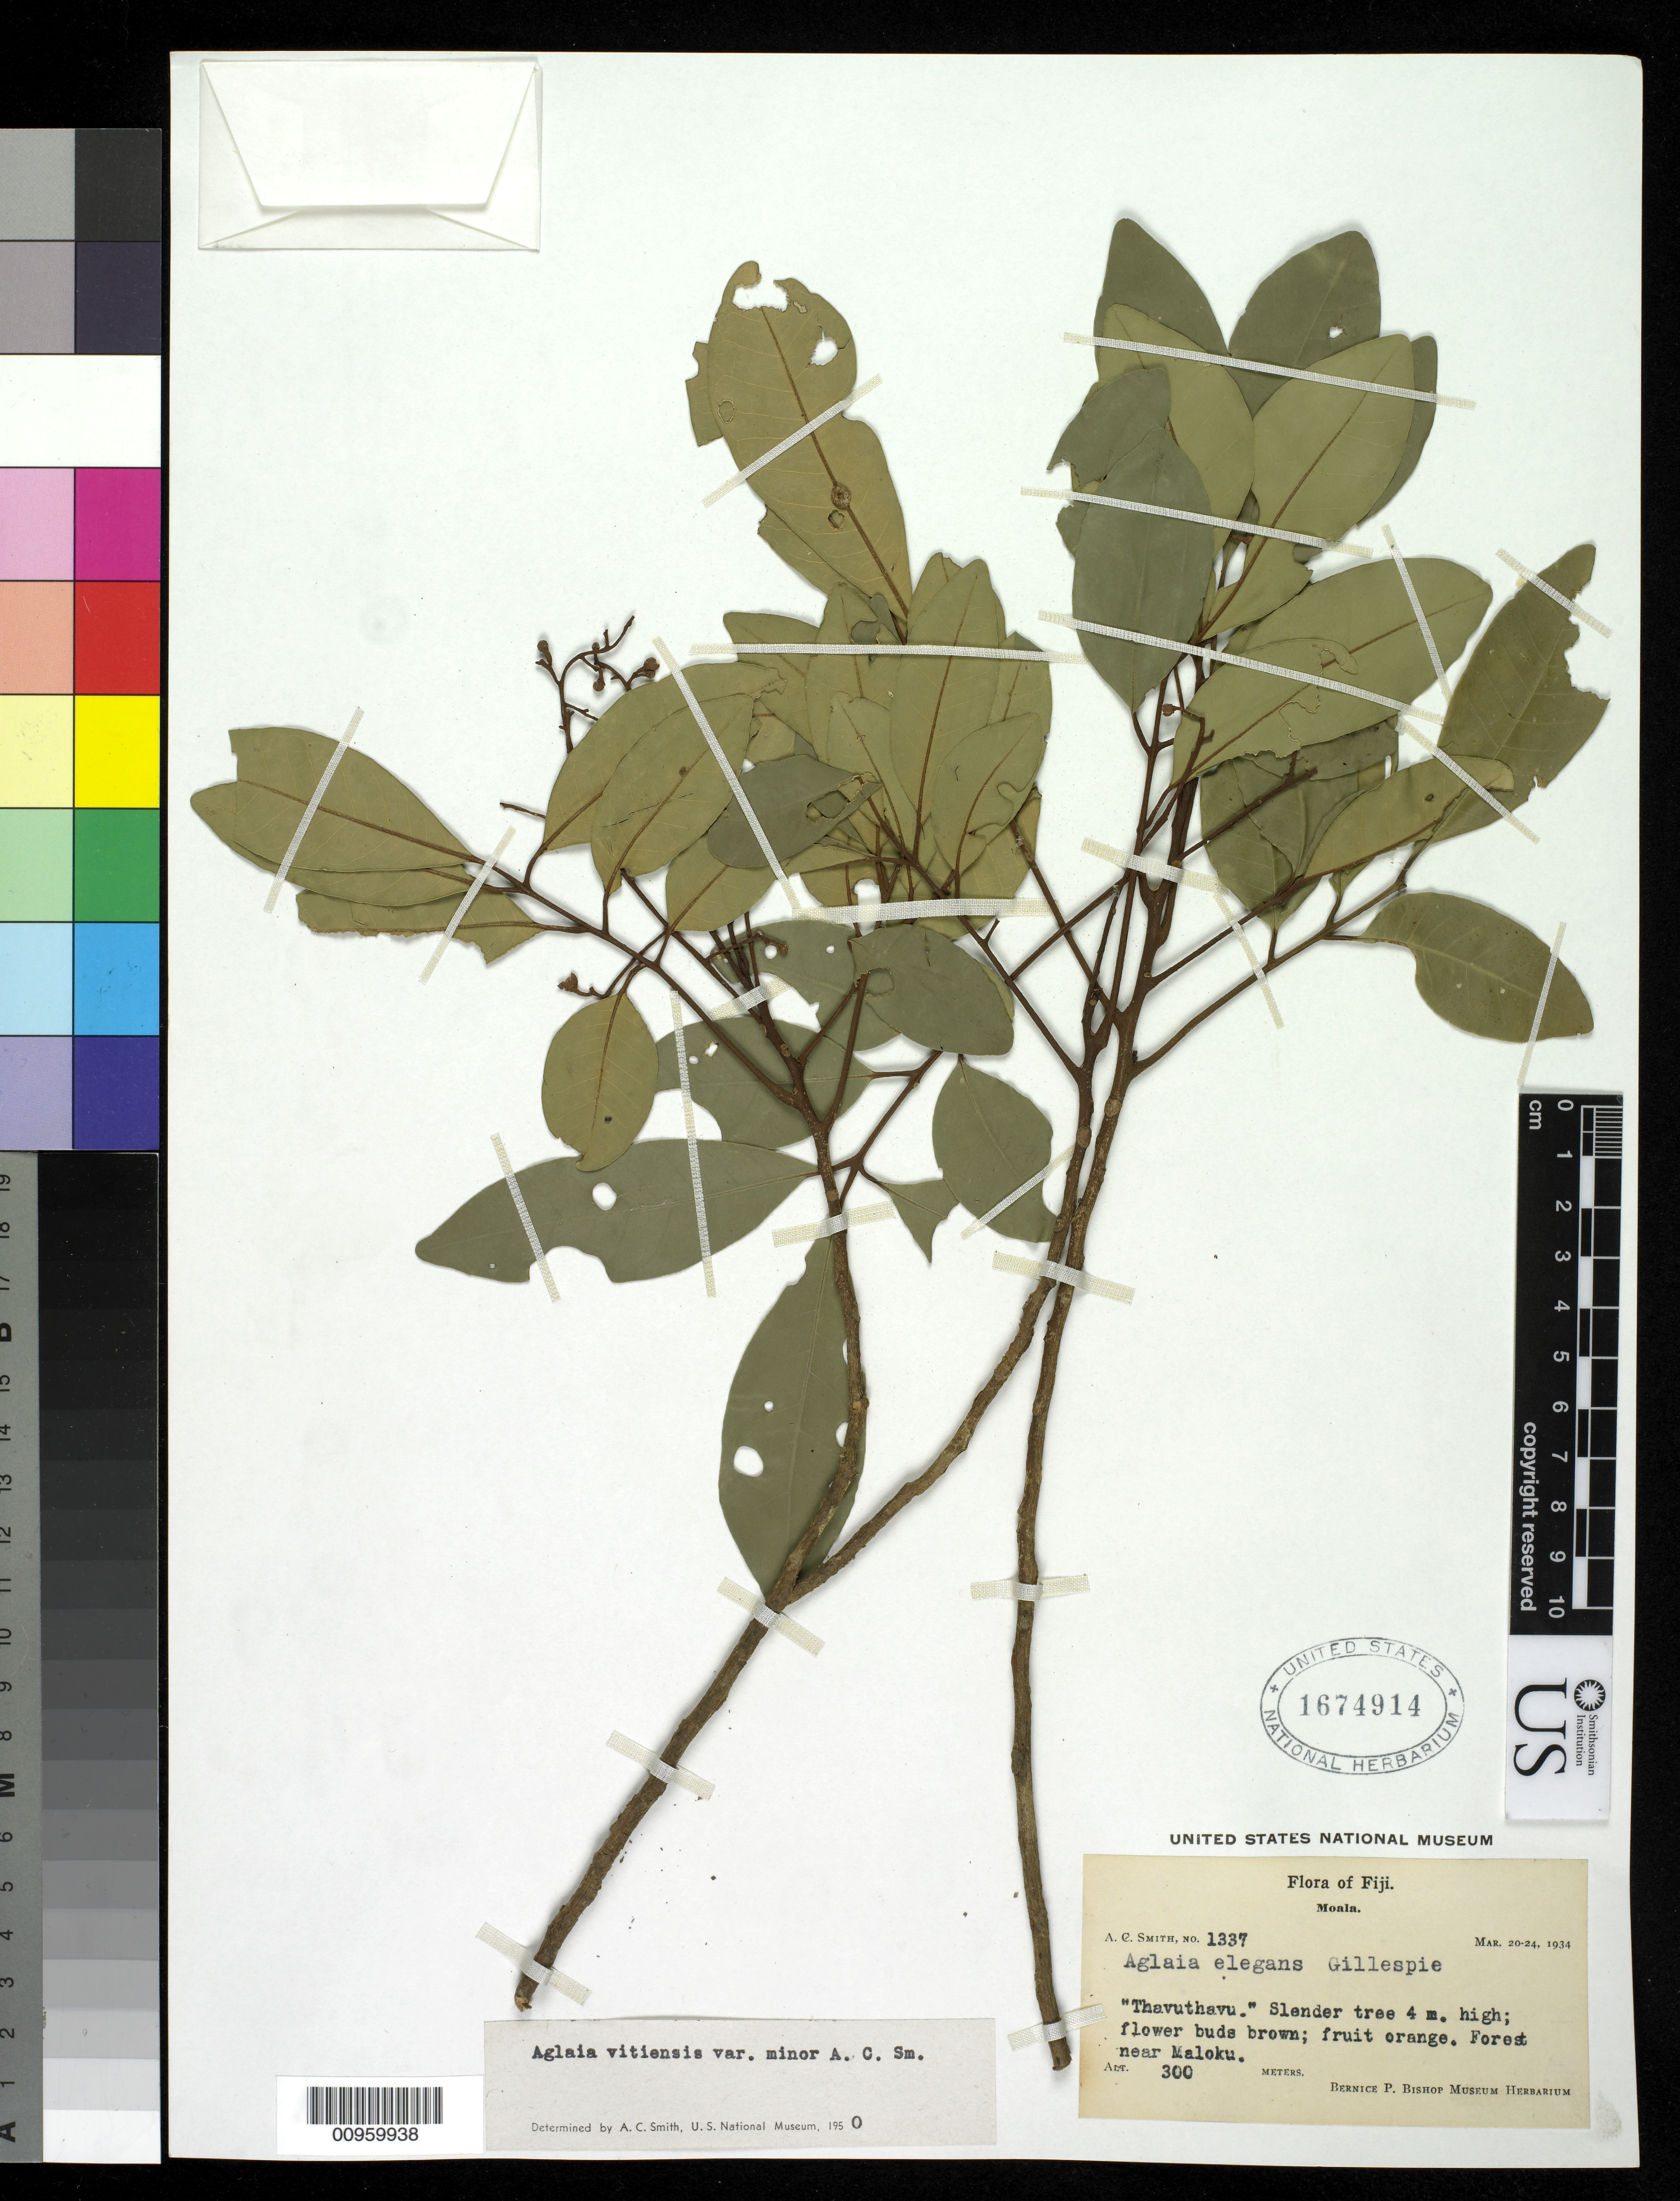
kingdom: Plantae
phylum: Tracheophyta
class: Magnoliopsida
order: Sapindales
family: Meliaceae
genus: Aglaia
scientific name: Aglaia vitiensis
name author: A.C. Sm.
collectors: C. A. Smith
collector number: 1337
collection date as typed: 20 Mar 1934 to 24 Mar 1934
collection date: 1934-03-20/1934-03-24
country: Fiji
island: Moala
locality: Forest nr. Maloku.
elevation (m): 300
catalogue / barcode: US 1674914